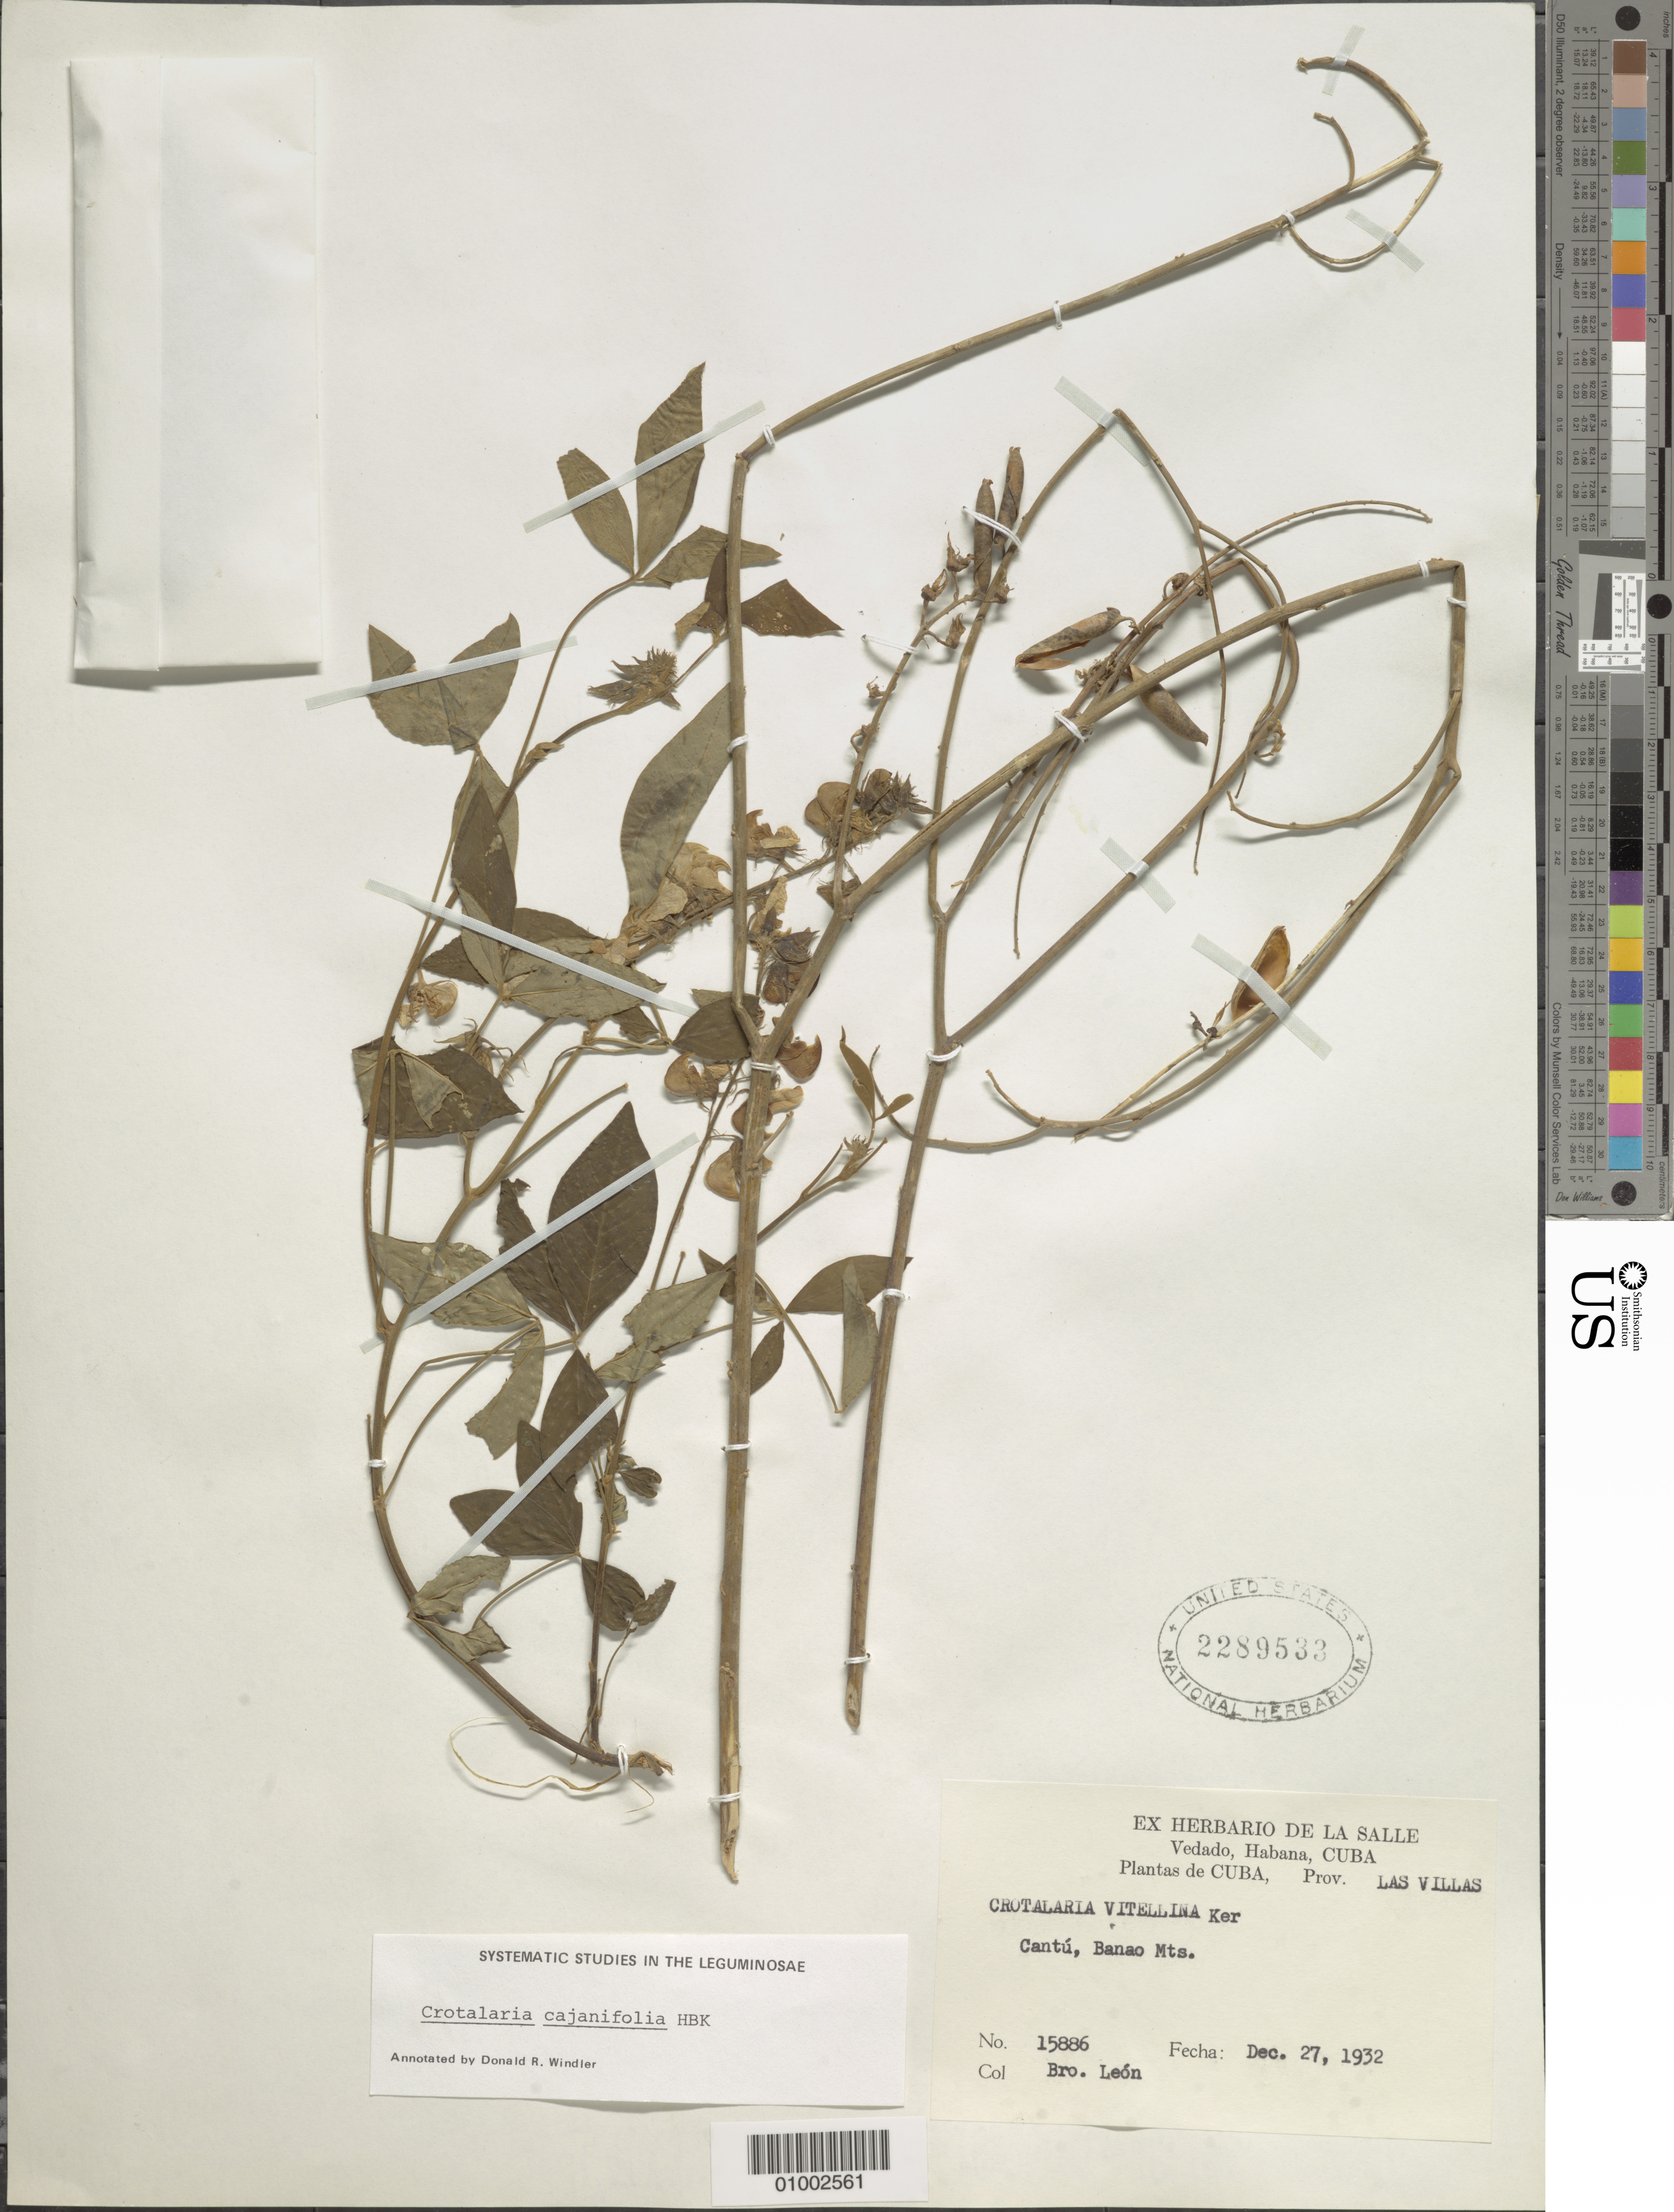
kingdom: Plantae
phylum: Tracheophyta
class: Magnoliopsida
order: Fabales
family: Fabaceae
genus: Crotalaria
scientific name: Crotalaria cajanifolia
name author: Kunth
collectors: Bro. León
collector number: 15886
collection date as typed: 27 Dec 1932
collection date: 1932-12-27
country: Cuba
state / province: Las Villas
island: Cuba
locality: Cantu, Banao Mts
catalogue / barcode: US 2289533